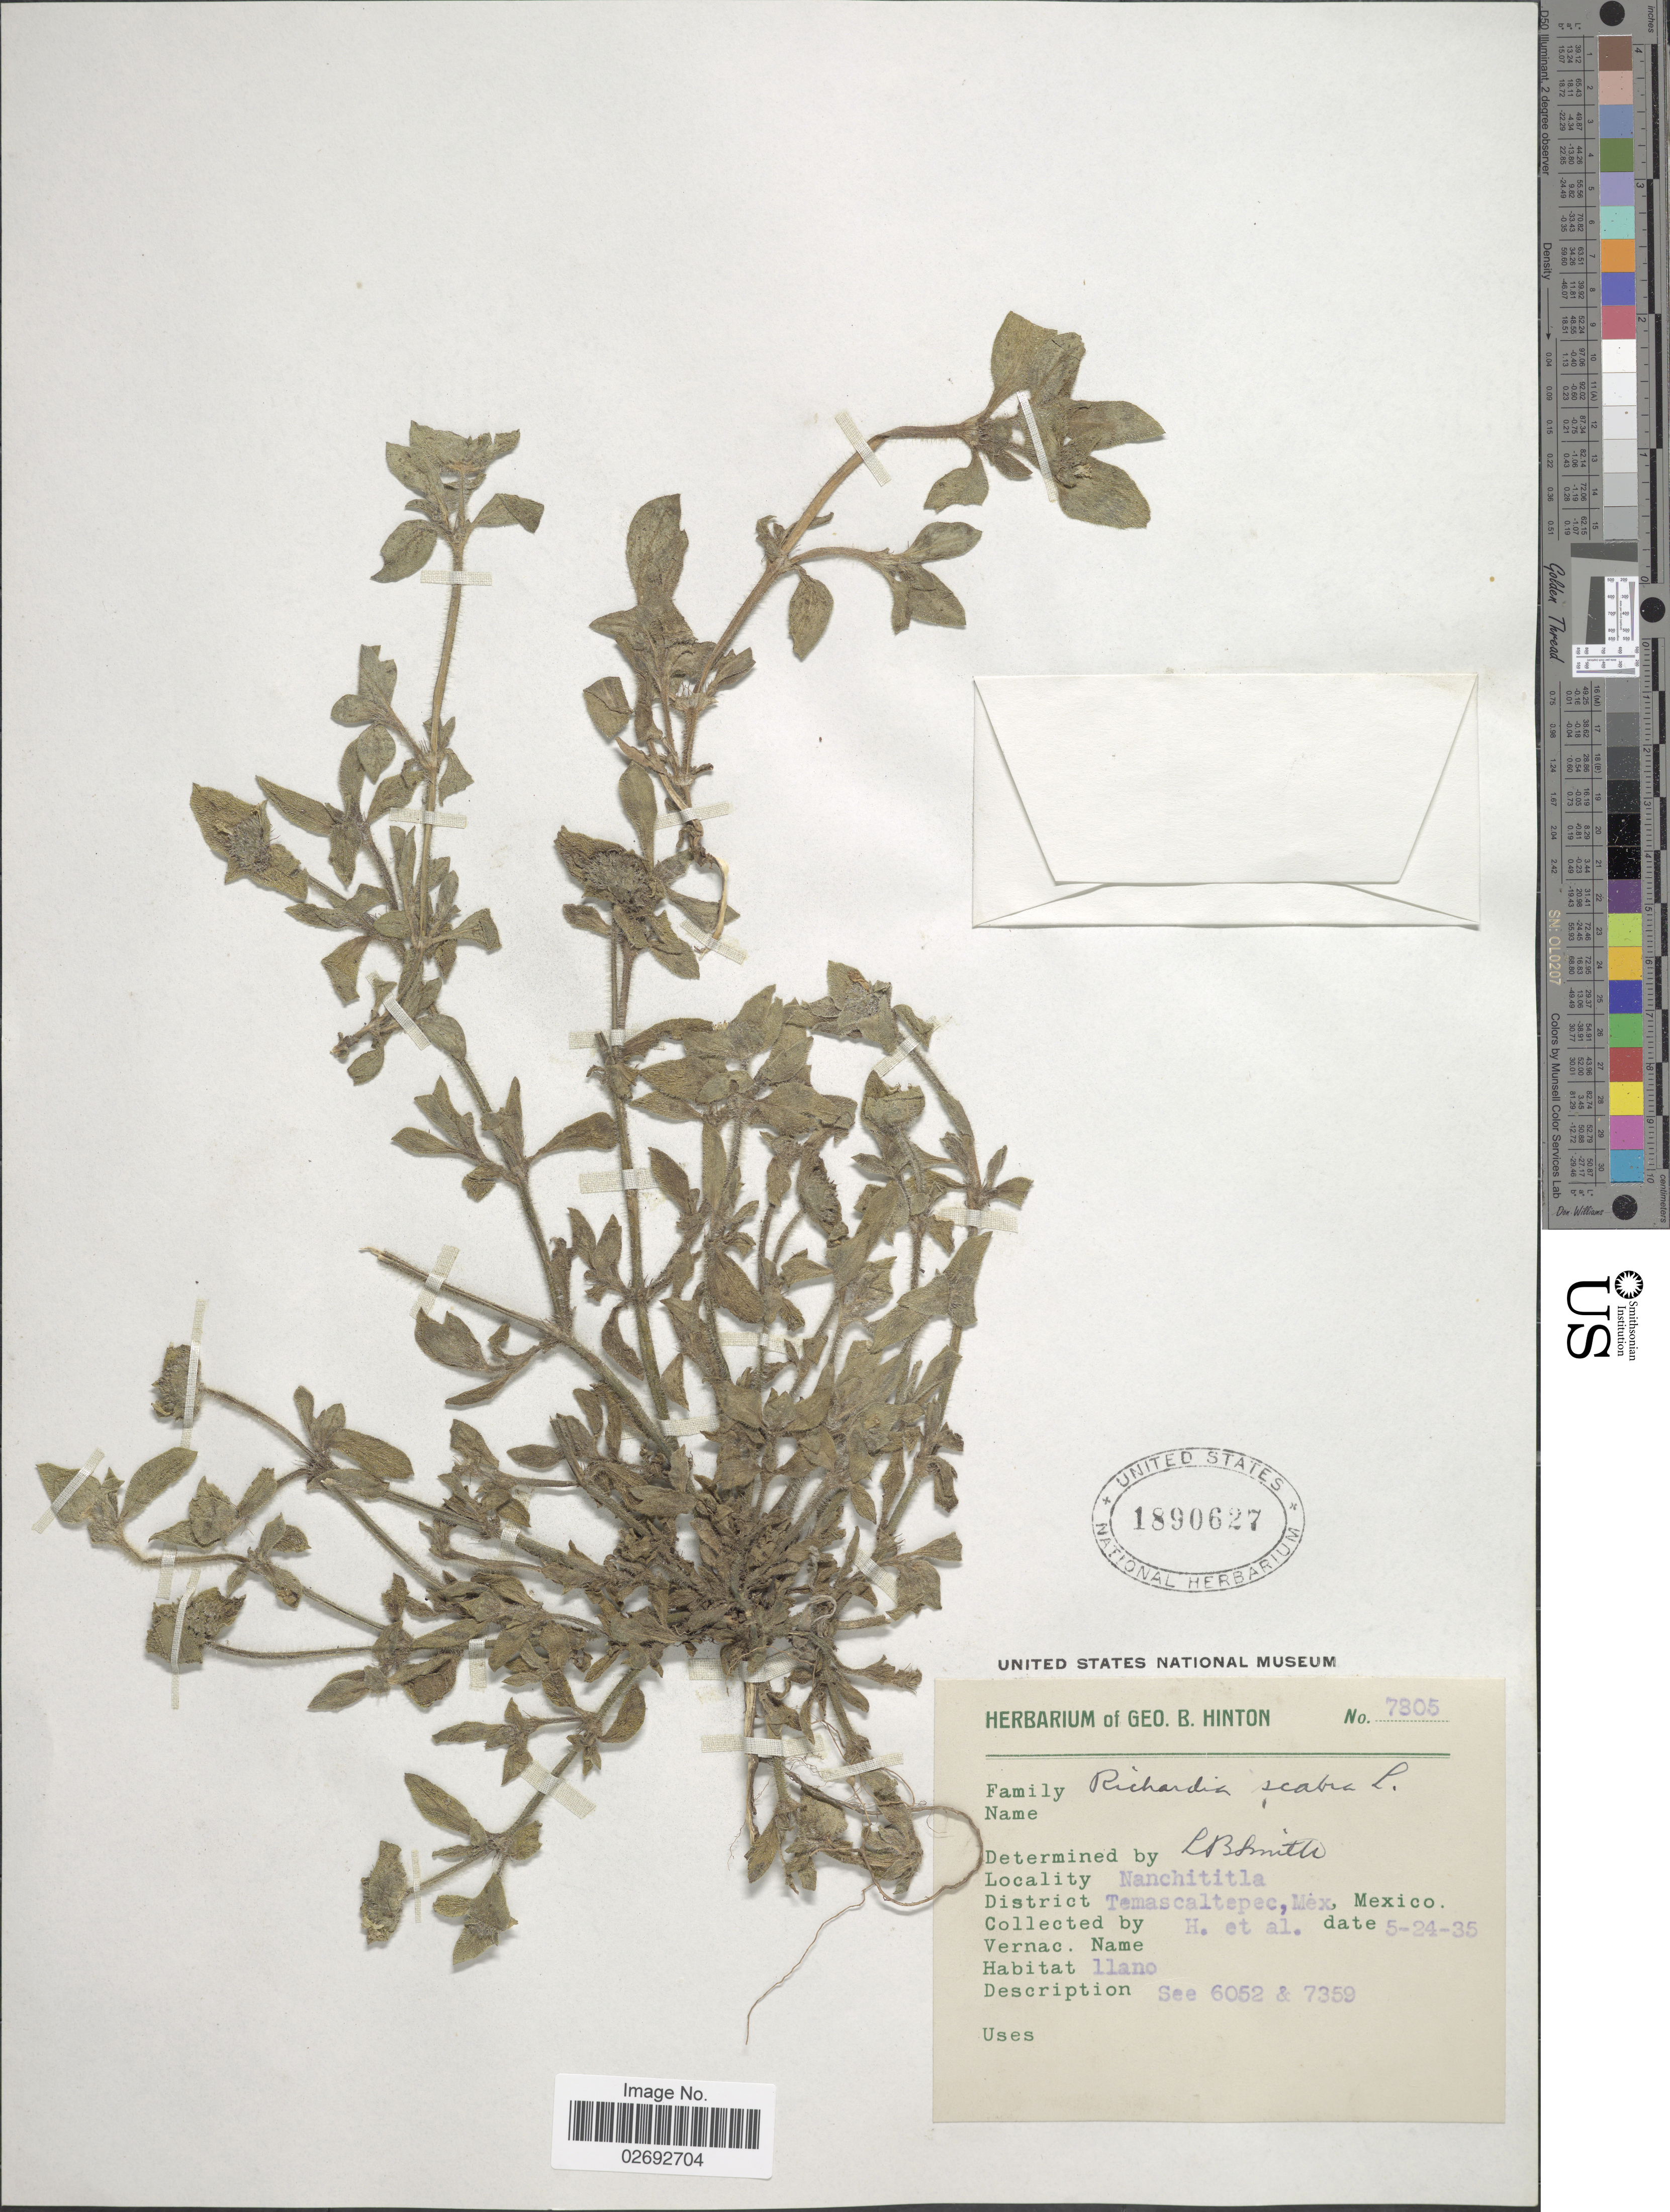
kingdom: Plantae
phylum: Tracheophyta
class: Magnoliopsida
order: Gentianales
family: Rubiaceae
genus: Richardia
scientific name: Richardia scabra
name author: L.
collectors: G. B. Hinton & et al.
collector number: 7805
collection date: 1935-05-24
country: Mexico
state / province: México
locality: Nanchititla, District Temascaltepec, Mex.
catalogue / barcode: US 1890627